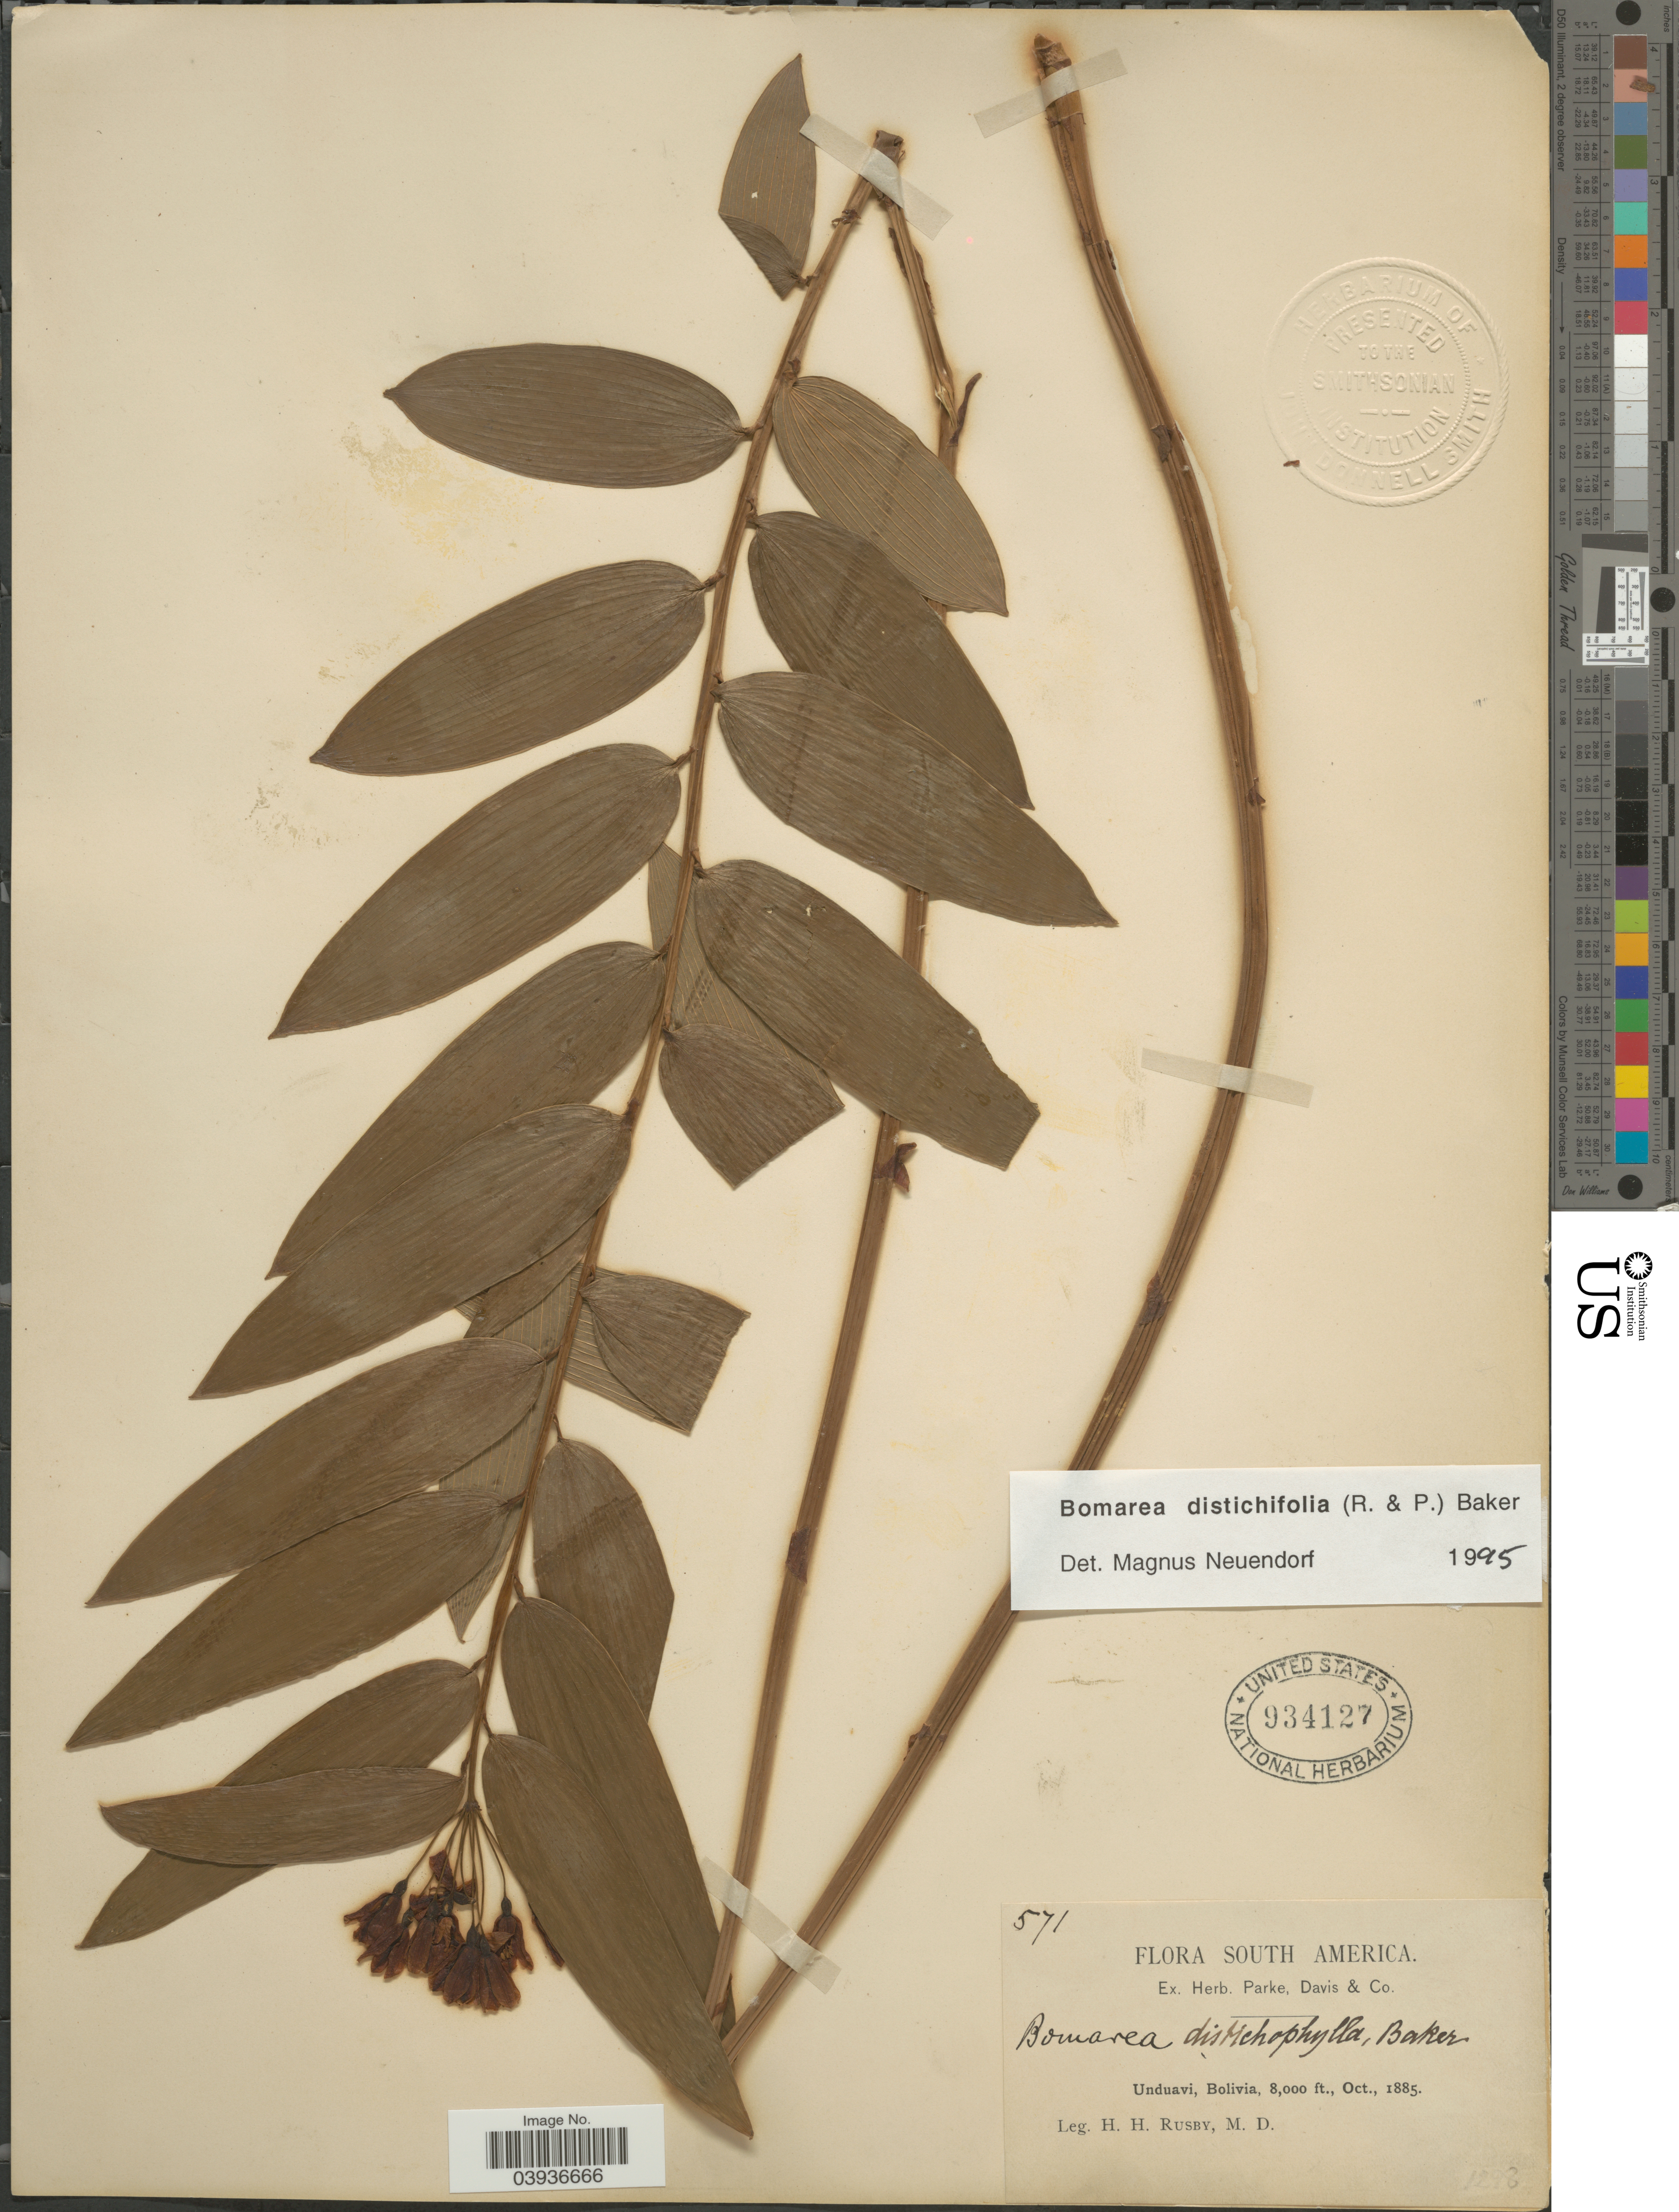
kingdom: Plantae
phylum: Tracheophyta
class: Liliopsida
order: Liliales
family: Alstroemeriaceae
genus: Bomarea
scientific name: Bomarea distichifolia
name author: (Ruiz & Pav.) Baker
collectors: H. H. Rusby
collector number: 571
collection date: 1885-10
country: Bolivia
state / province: La Paz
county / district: Nor Yungas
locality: Unduavi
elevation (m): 2438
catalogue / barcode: US 934127